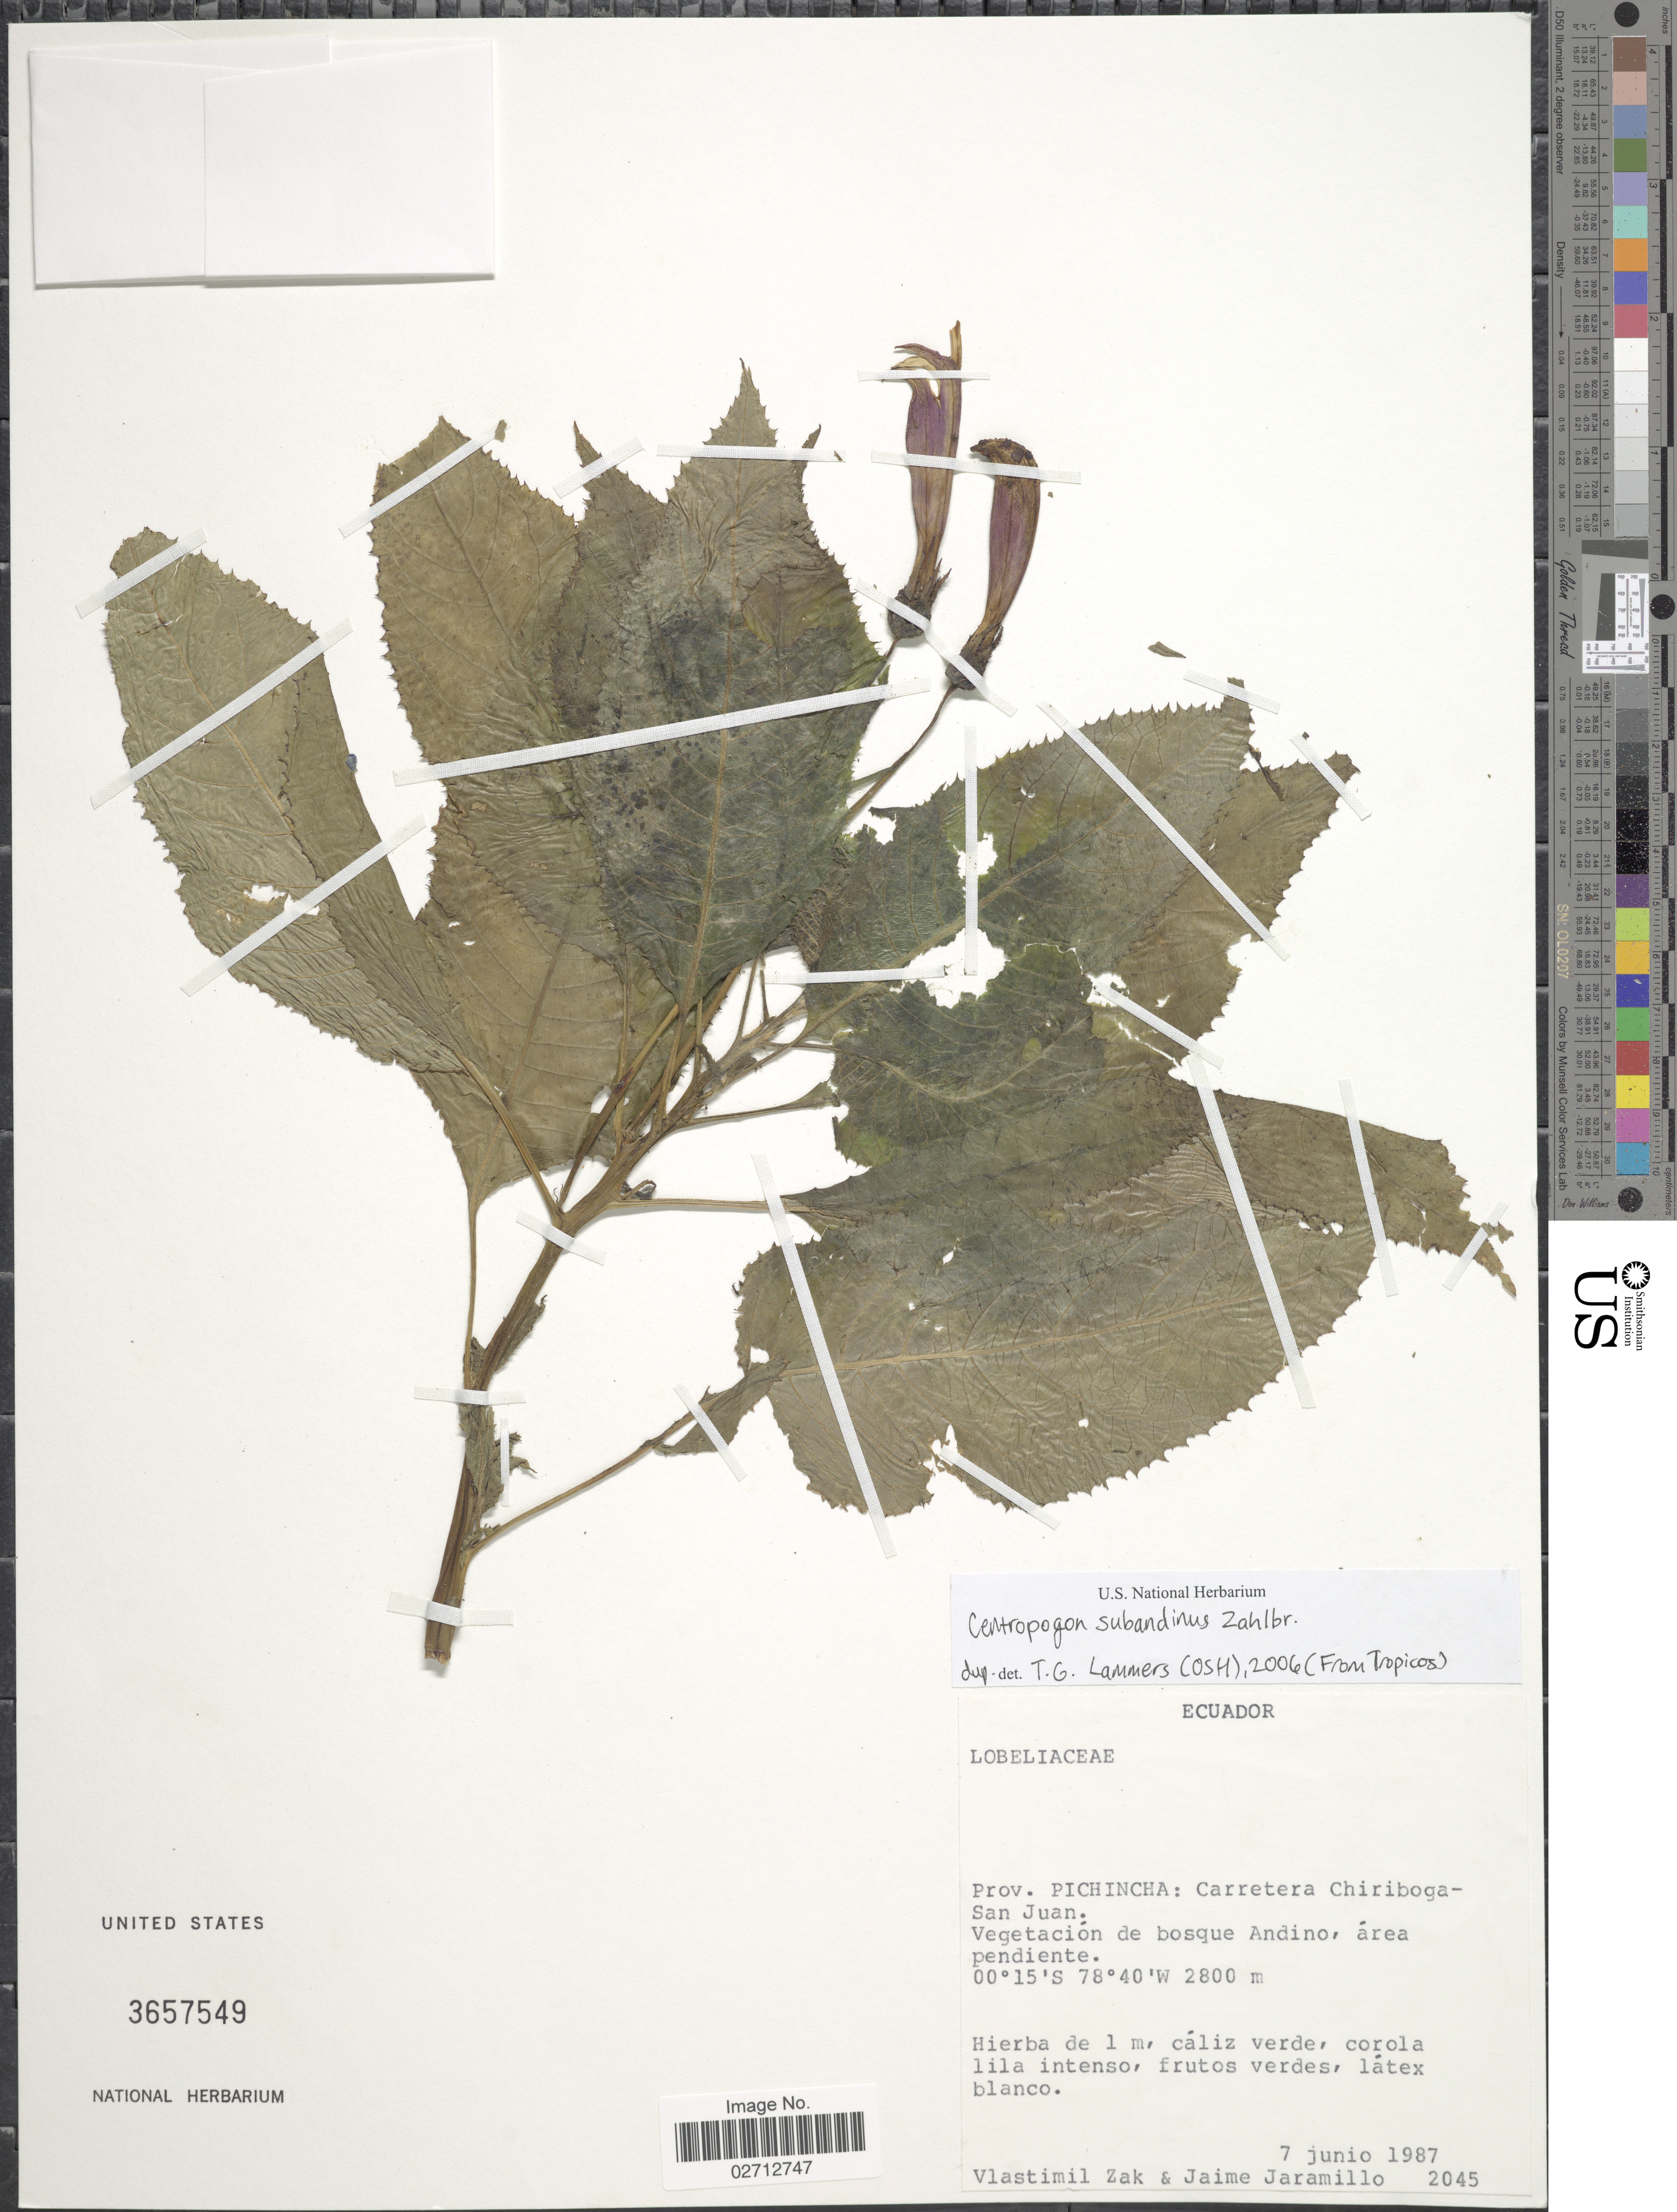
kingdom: Plantae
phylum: Tracheophyta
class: Magnoliopsida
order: Asterales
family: Campanulaceae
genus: Centropogon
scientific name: Centropogon subandinus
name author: Zahlbr.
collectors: V. Zak & J. Jaramillo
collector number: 2045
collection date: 1987-06-07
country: Ecuador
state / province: Pichincha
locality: Carretera Chiriboga-San Juan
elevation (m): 2800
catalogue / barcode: US 3657549